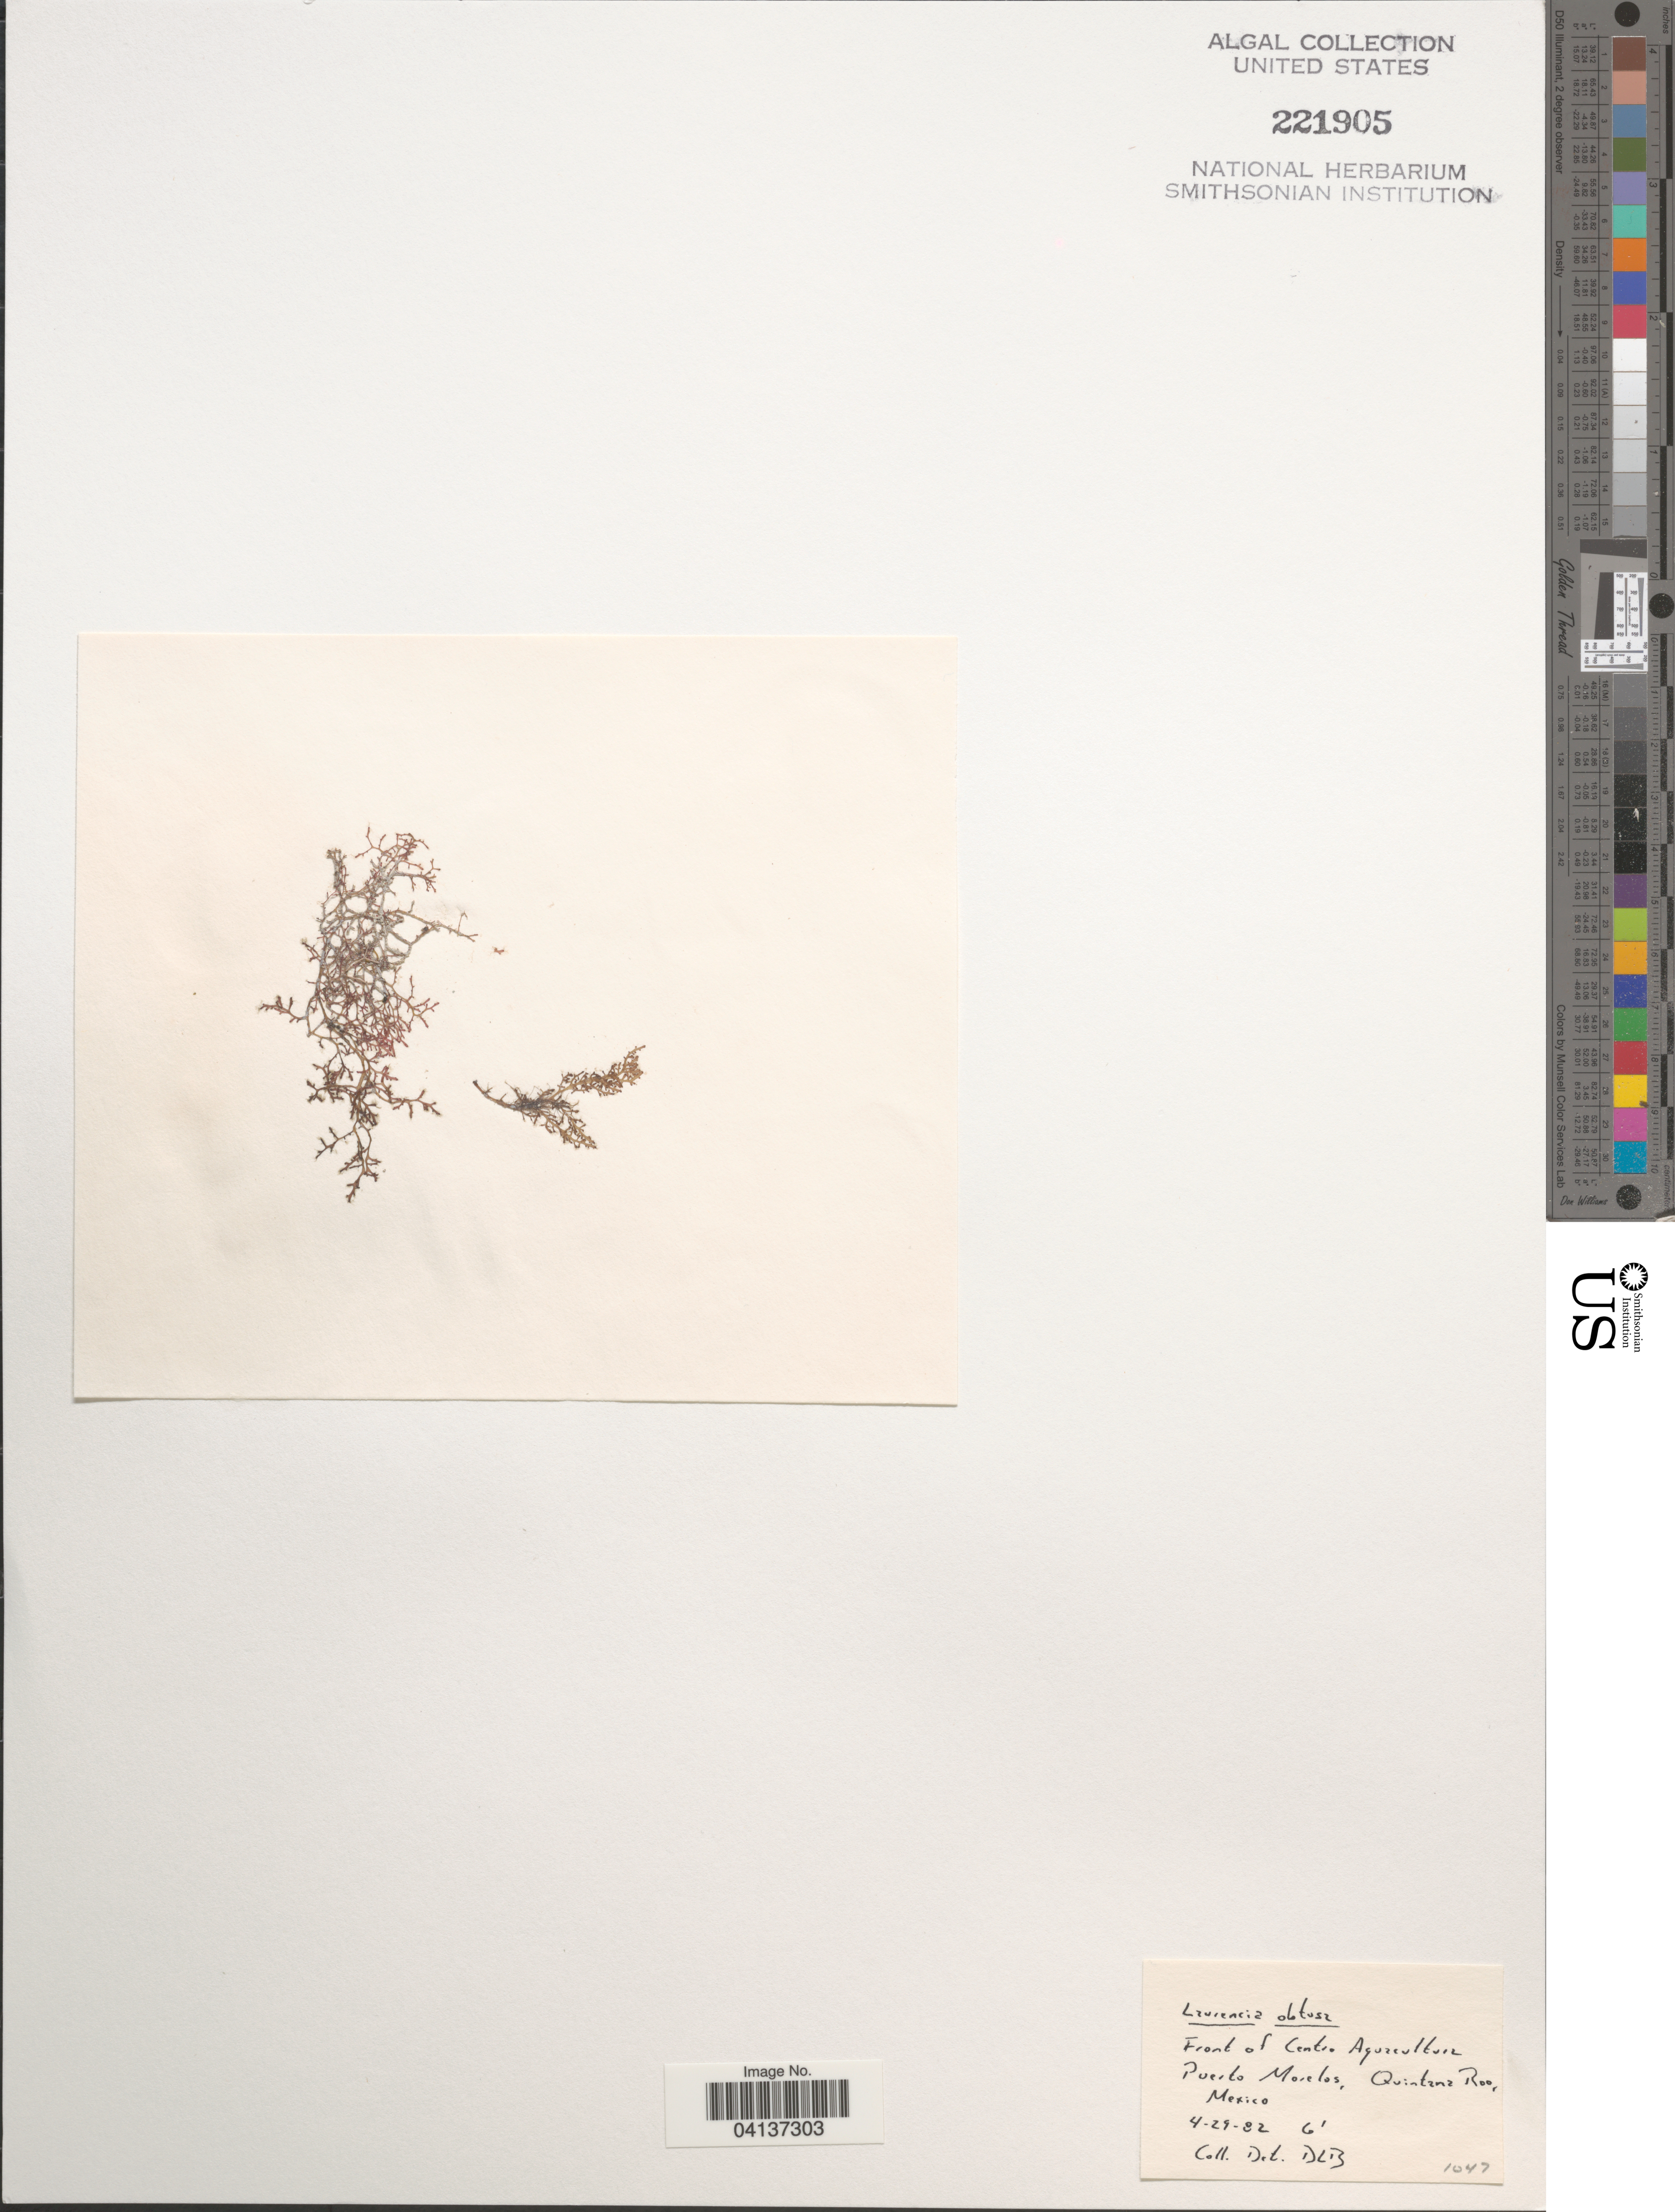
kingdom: Plantae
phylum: Rhodophyta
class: Florideophyceae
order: Ceramiales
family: Rhodomelaceae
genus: Laurencia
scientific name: Laurencia obtusa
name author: (Huds.) J.V.Lamouroux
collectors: D. L. B.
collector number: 1047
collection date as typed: Transcribed d/m/y: 29/4/82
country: Mexico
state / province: Quintana Roo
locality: Front of Centro Aquacultura Puerto Morelos.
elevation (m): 2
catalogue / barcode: US 221905